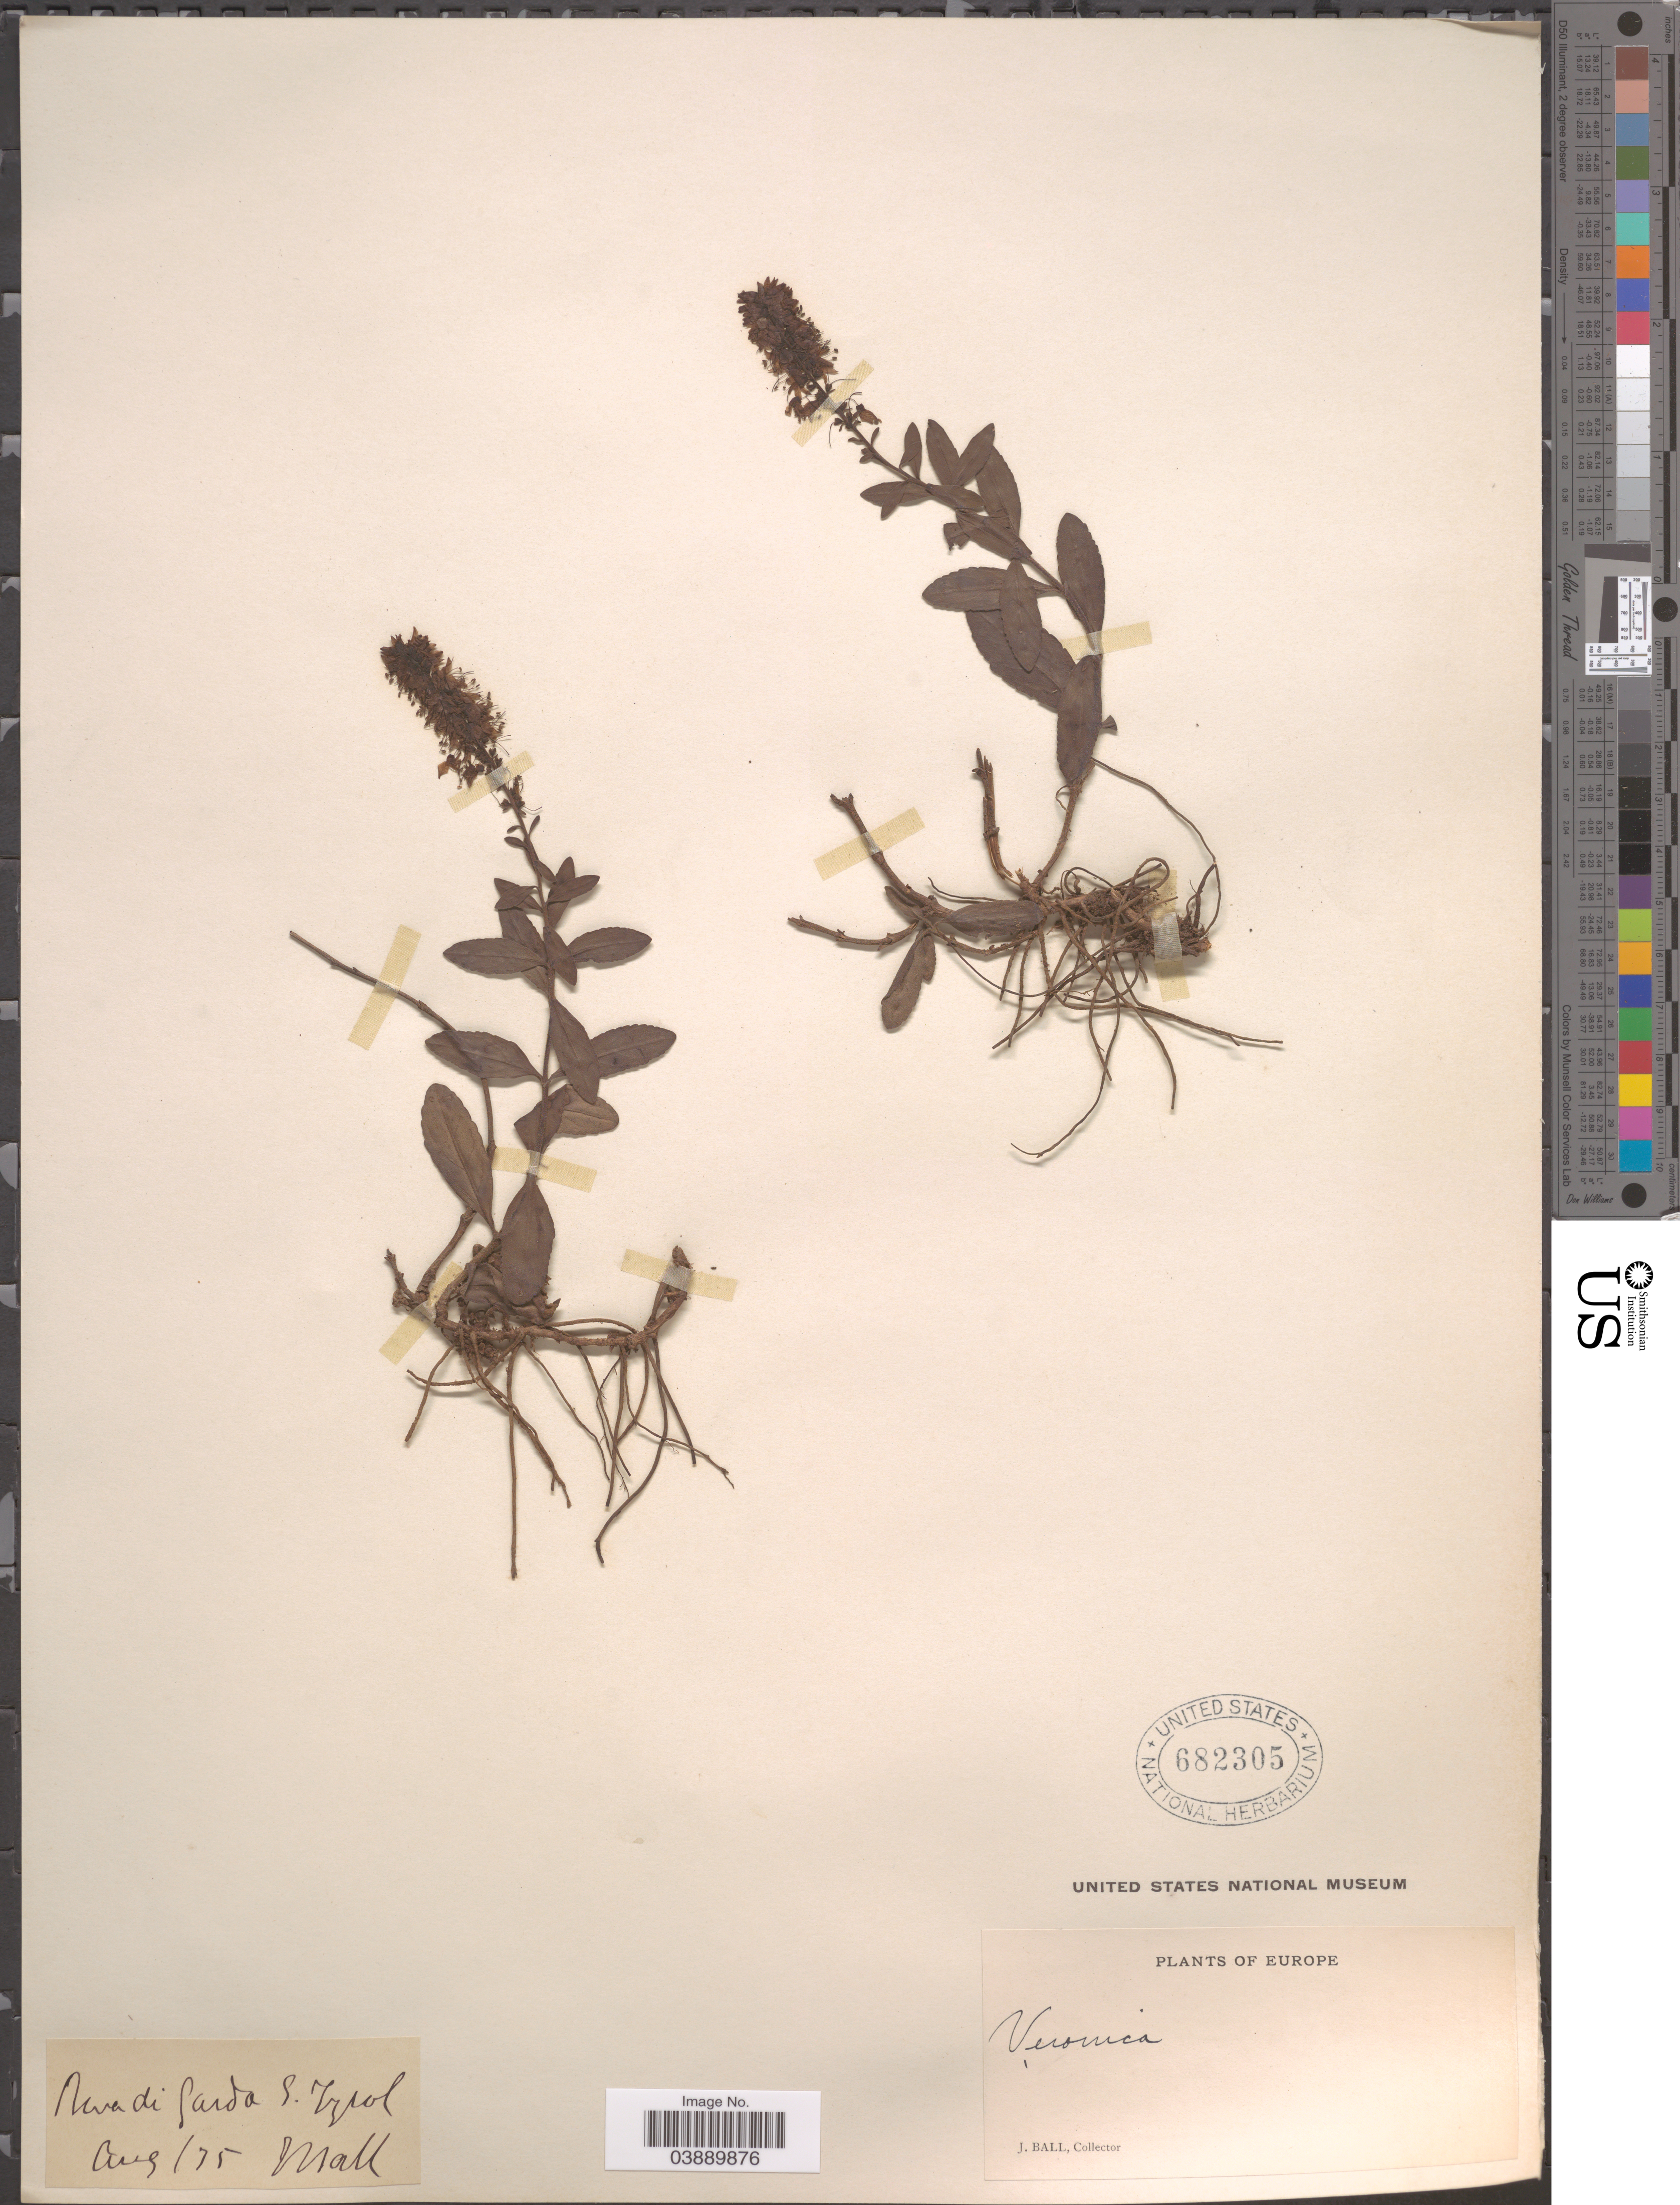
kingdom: Plantae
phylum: Tracheophyta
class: Magnoliopsida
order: Lamiales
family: Plantaginaceae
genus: Veronica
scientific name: Veronica spicata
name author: L.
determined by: Albach, Dirk C.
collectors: J. Ball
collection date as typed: Transcribed d/m/y: /8/75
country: Italy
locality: Riva di garda S. Tyrol. Europe.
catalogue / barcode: US 682305